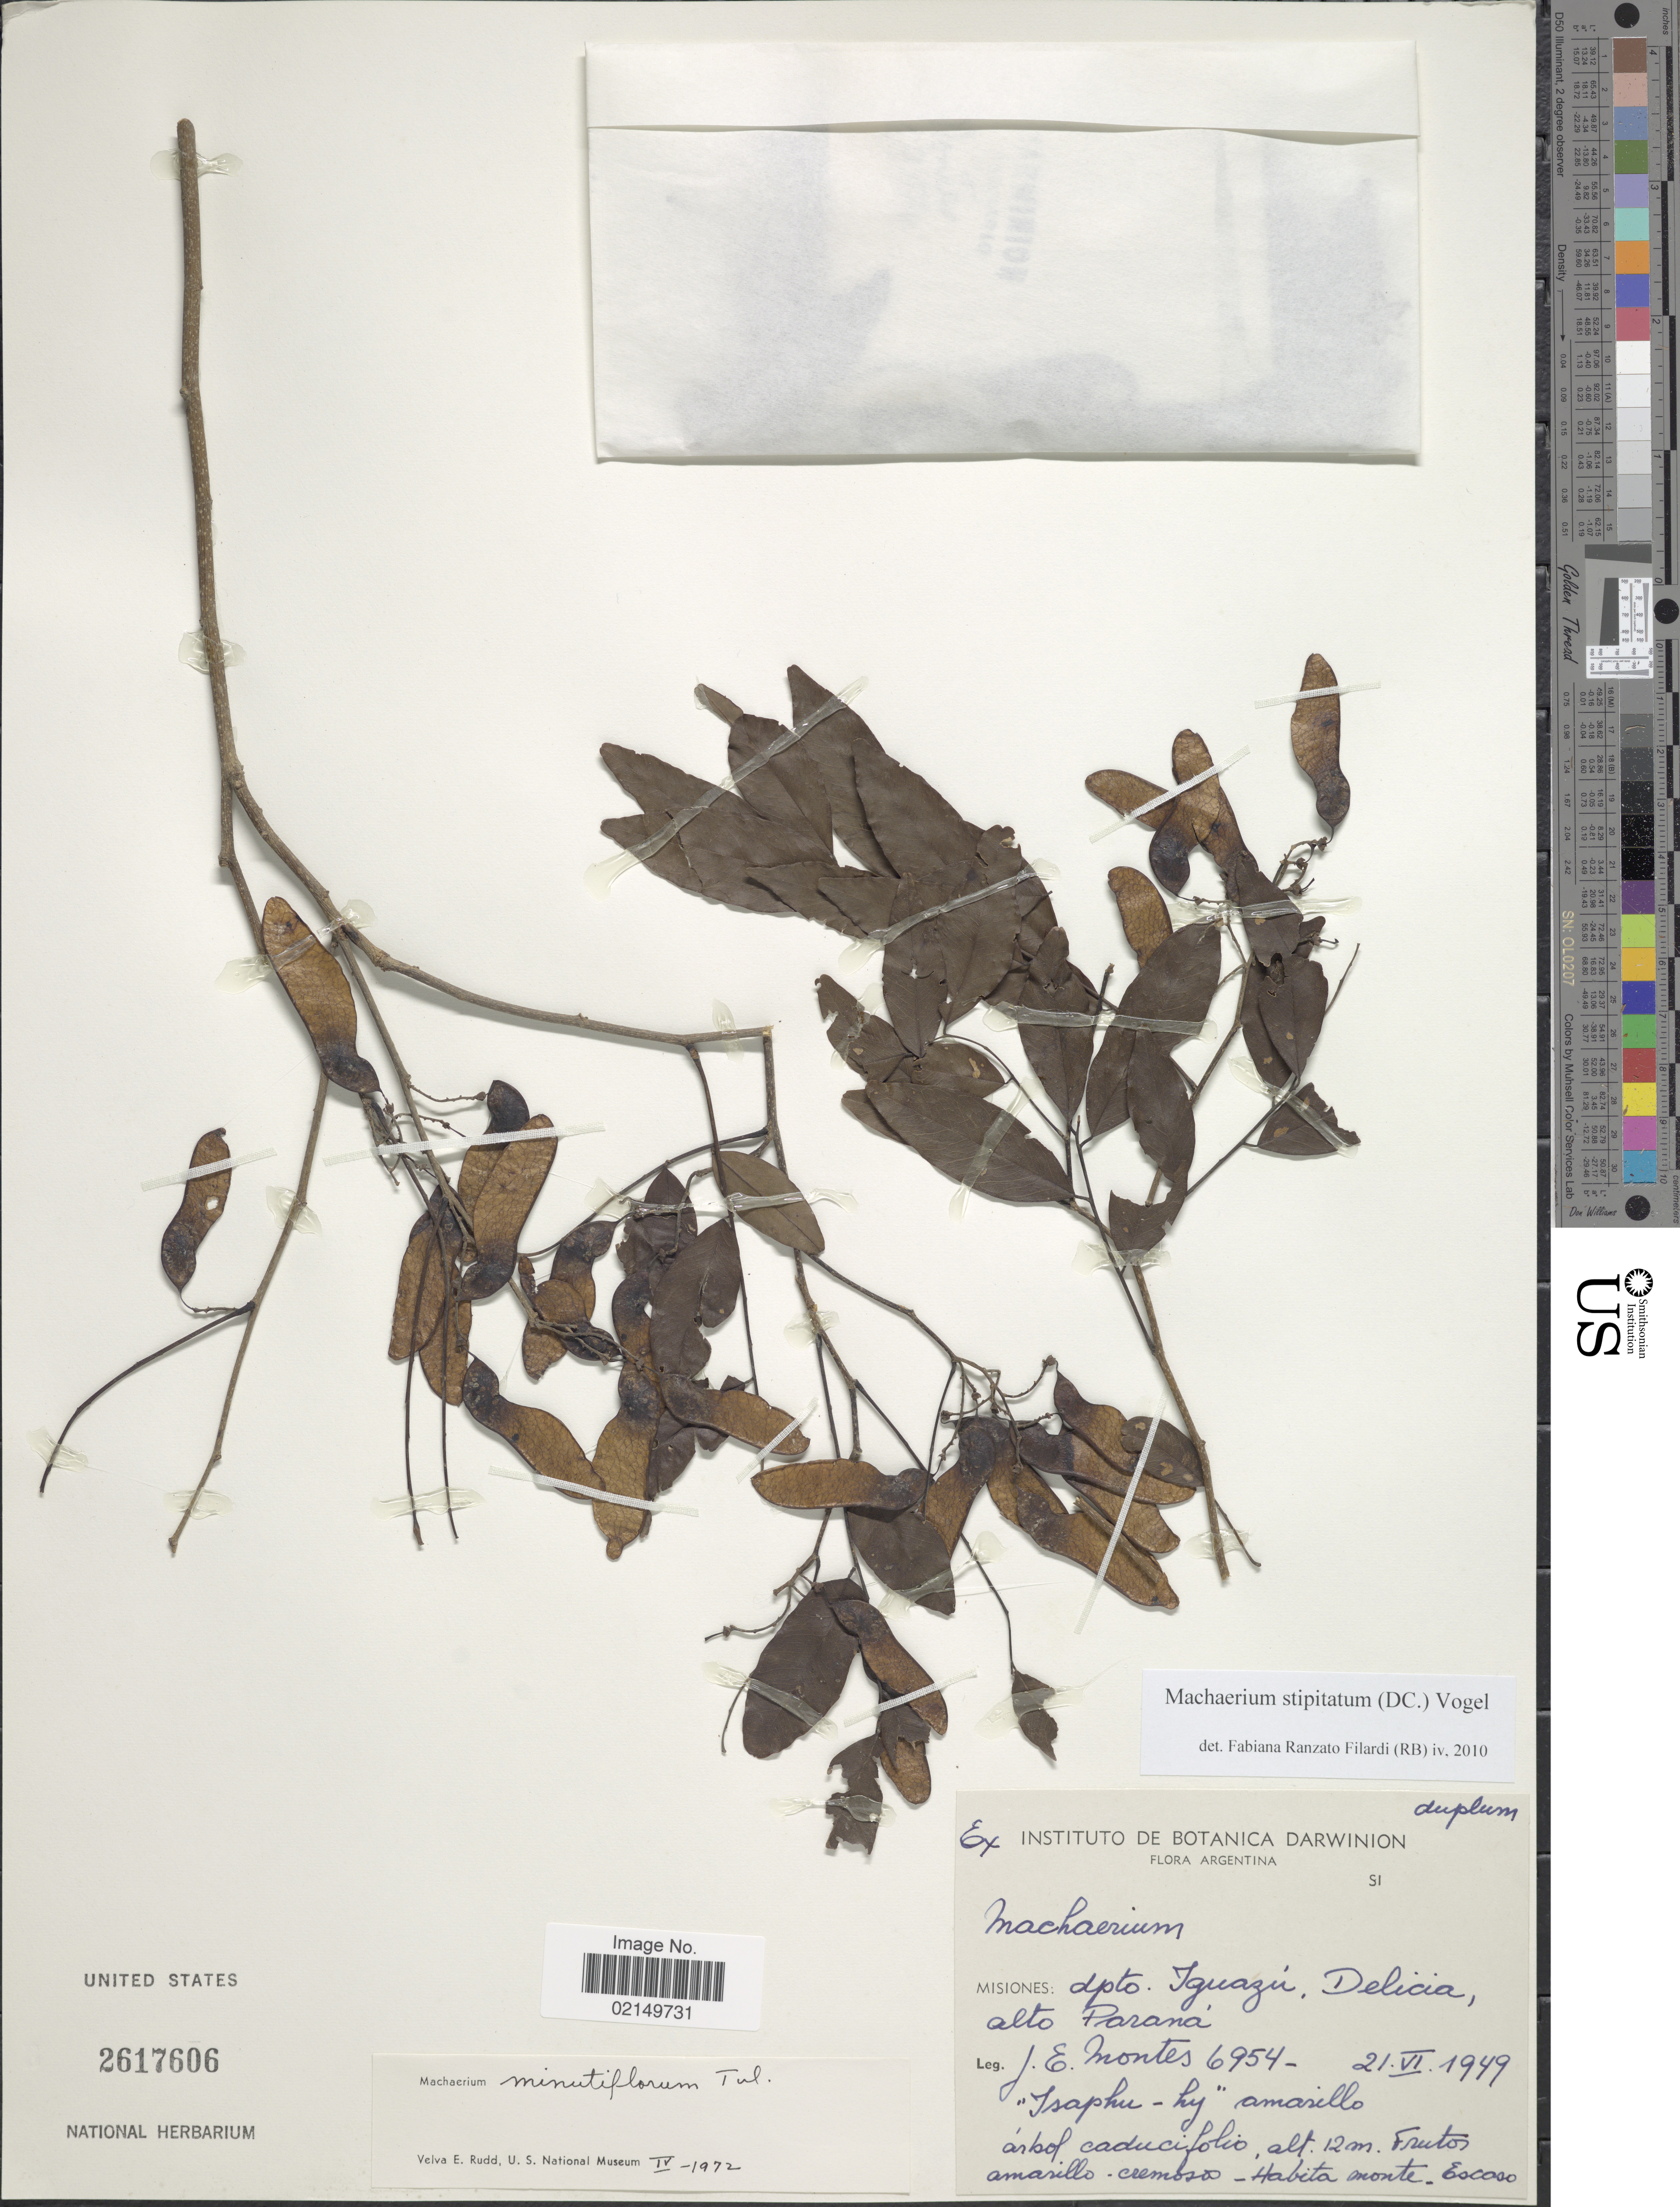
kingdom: Plantae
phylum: Tracheophyta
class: Magnoliopsida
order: Fabales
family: Fabaceae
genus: Machaerium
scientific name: Machaerium stipitatum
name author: (DC.) Vogel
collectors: J. E. Montes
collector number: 6954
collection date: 1949-06-21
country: Argentina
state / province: Misiones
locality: Misiones: dpto. Iguazu, Delicia, alto Parana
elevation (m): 12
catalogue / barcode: US 2617606